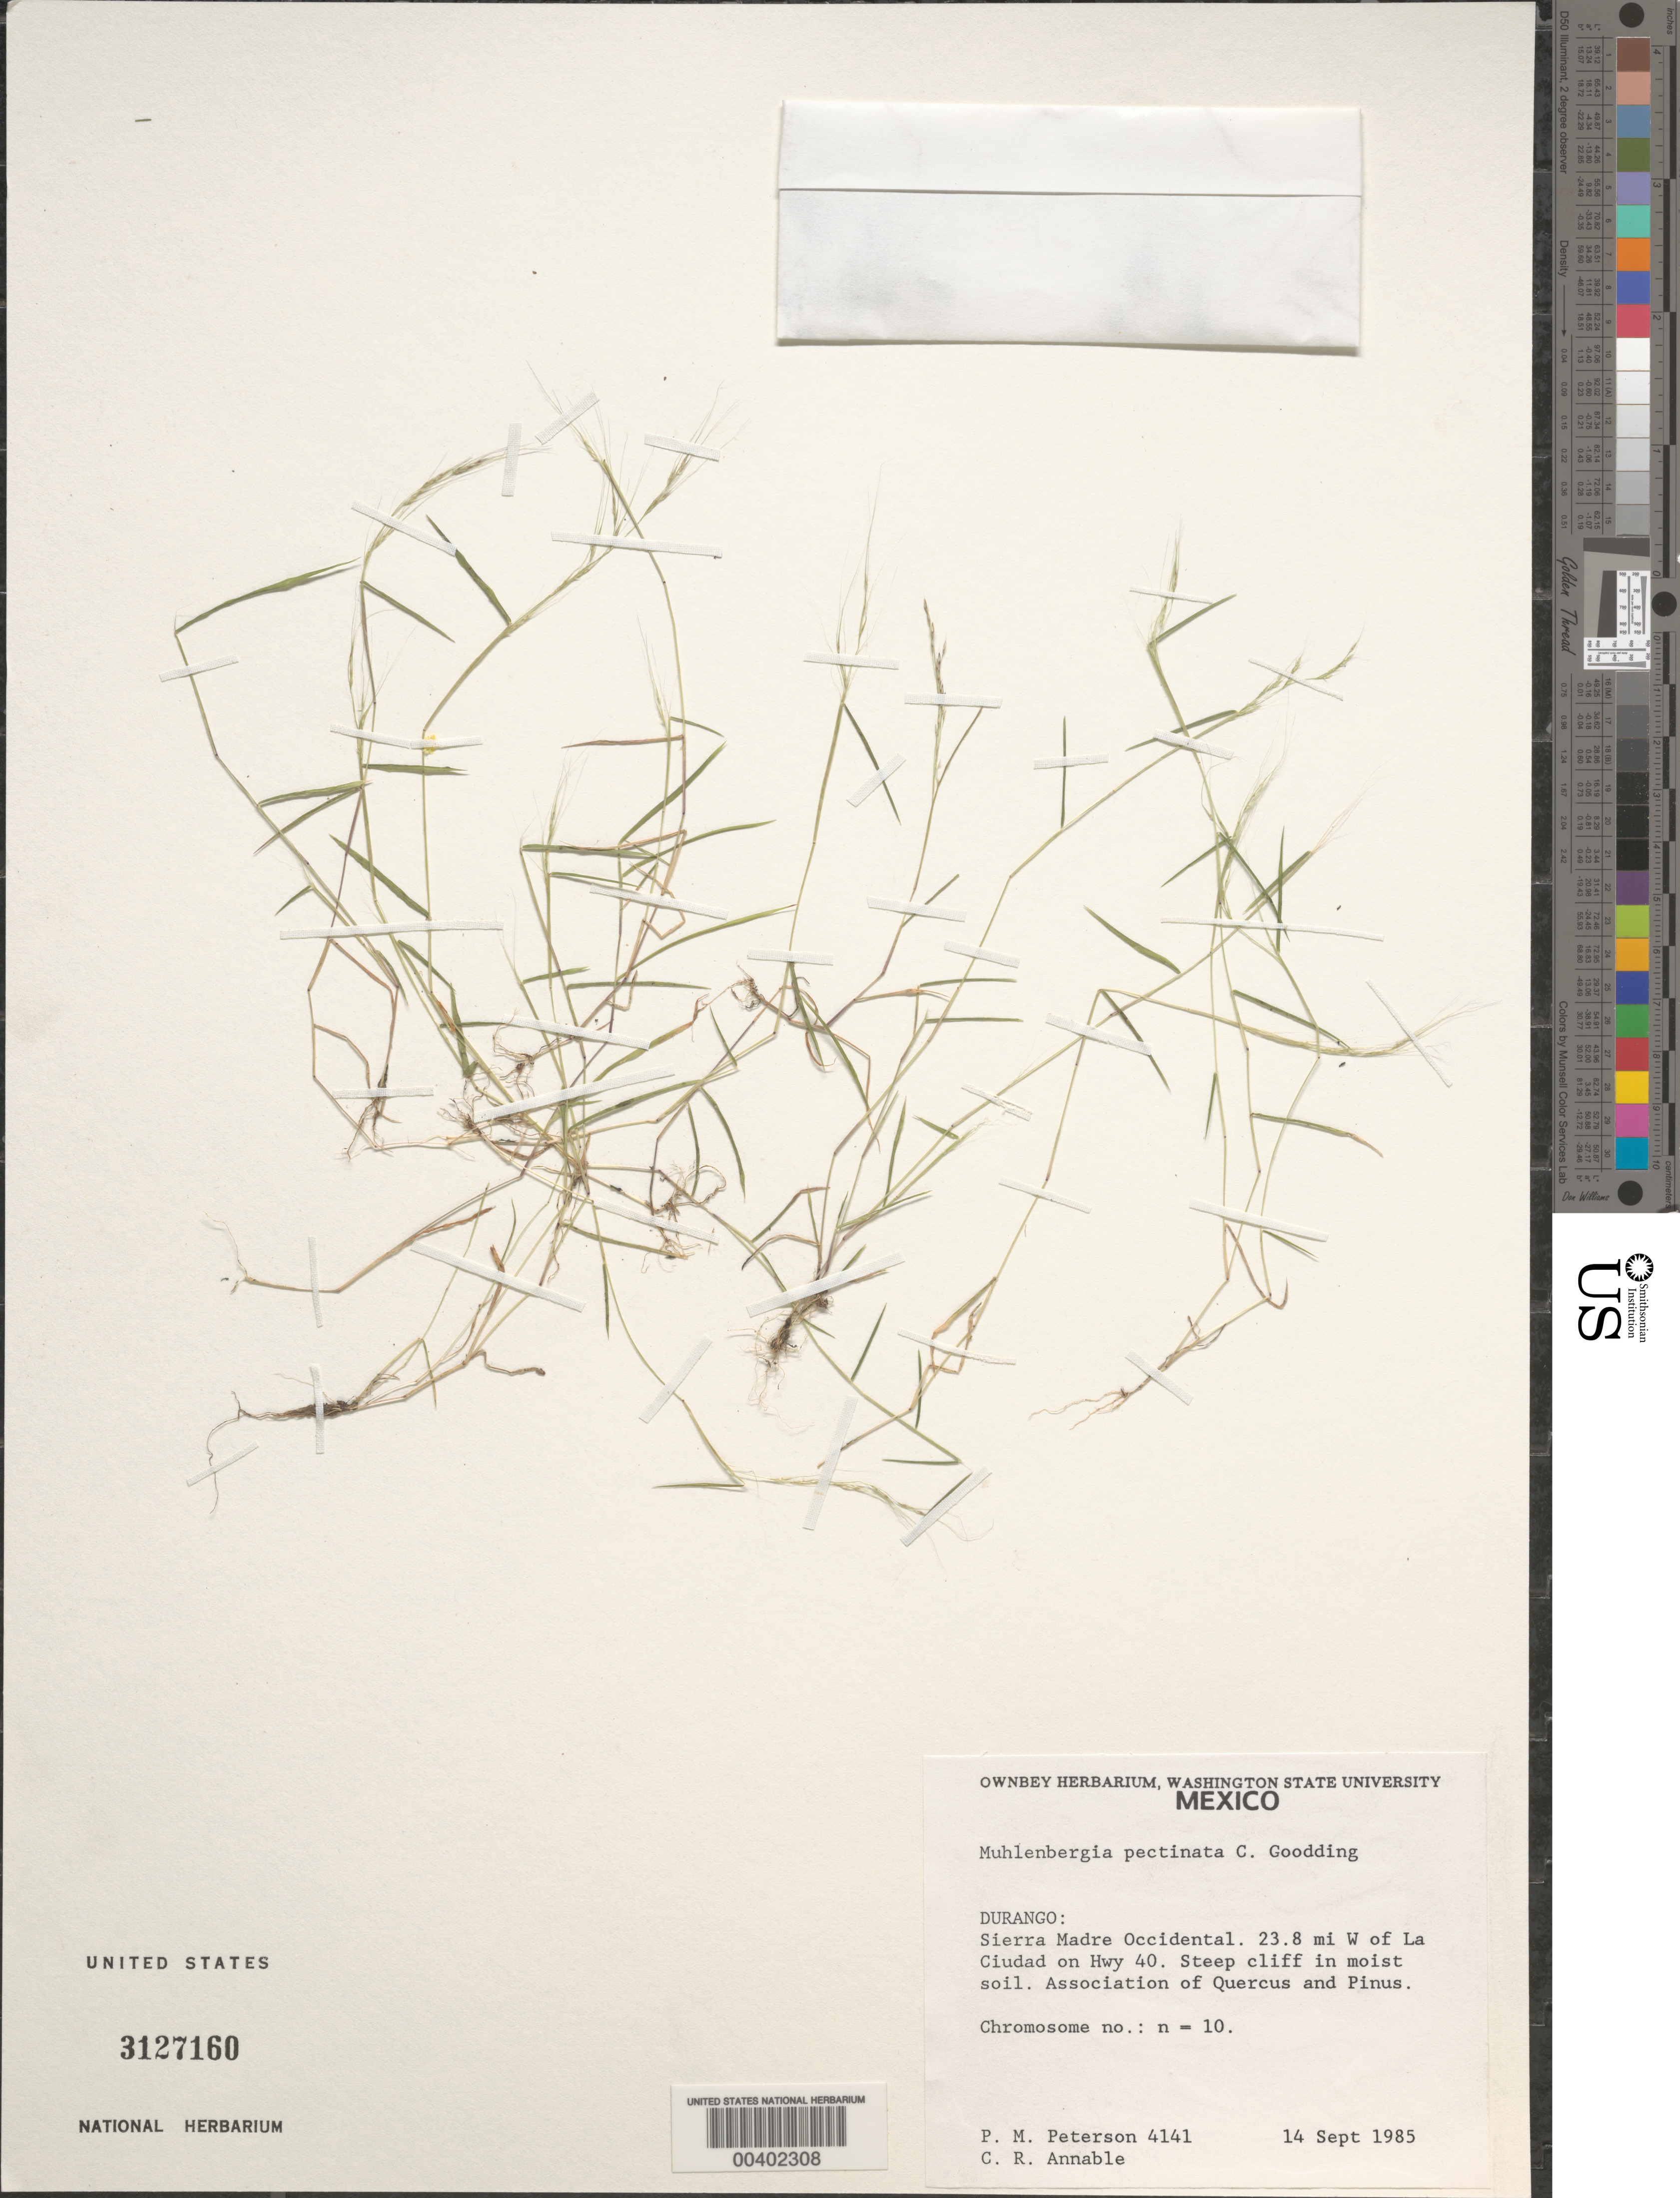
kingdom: Plantae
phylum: Tracheophyta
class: Liliopsida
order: Poales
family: Poaceae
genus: Muhlenbergia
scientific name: Muhlenbergia pectinata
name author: C.O. Goodd.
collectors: P. M. Peterson & C. R. Annable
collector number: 04141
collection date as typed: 14 Sep 1985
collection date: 1985-09-14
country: Mexico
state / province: Durango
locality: Sierra Madre Occidental, 23.8 miles W of La Ciudad on Hwy 40.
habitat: Steep cliff in moist soil. Associated with Quercus and Pinus.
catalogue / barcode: US 3127160